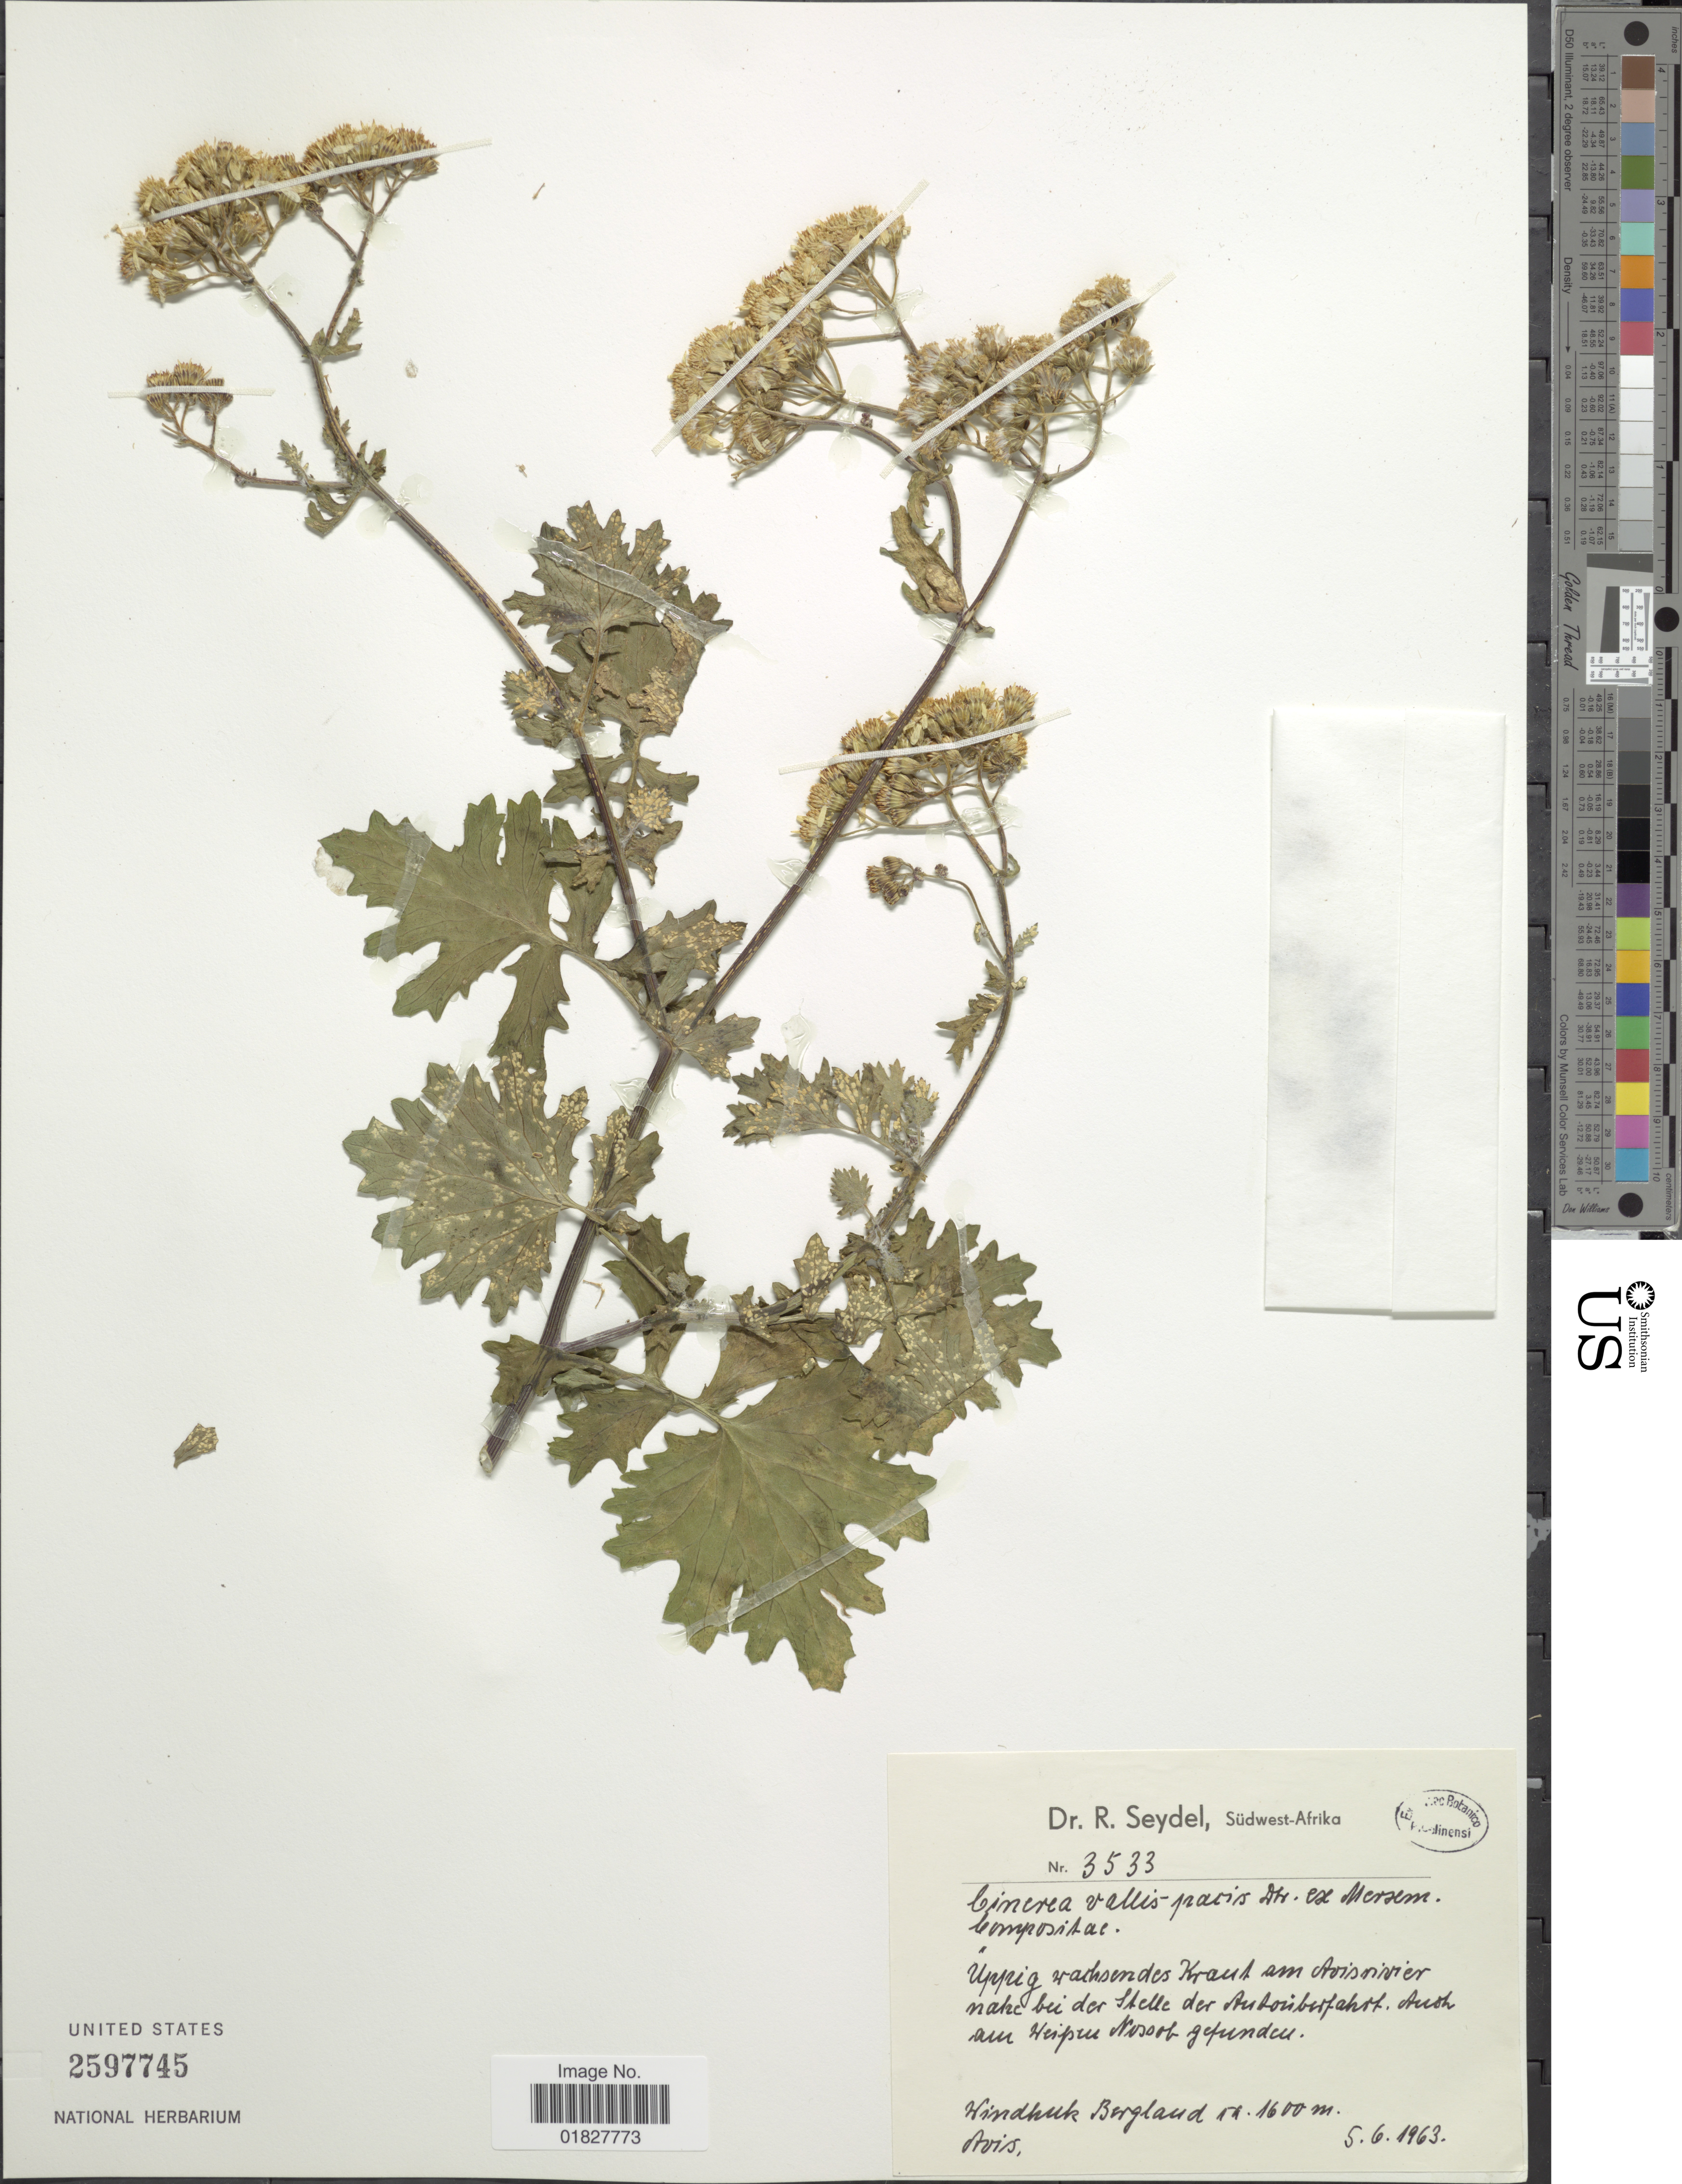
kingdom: Plantae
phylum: Tracheophyta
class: Magnoliopsida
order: Asterales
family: Asteraceae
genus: Cineraria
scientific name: Cineraria vallis-pacis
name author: Dinter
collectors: R. Seydel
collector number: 3533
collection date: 1963-06-05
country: Namibia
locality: Sudwest-Afrika, Windhuk Bergland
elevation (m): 1600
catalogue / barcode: US 2597745